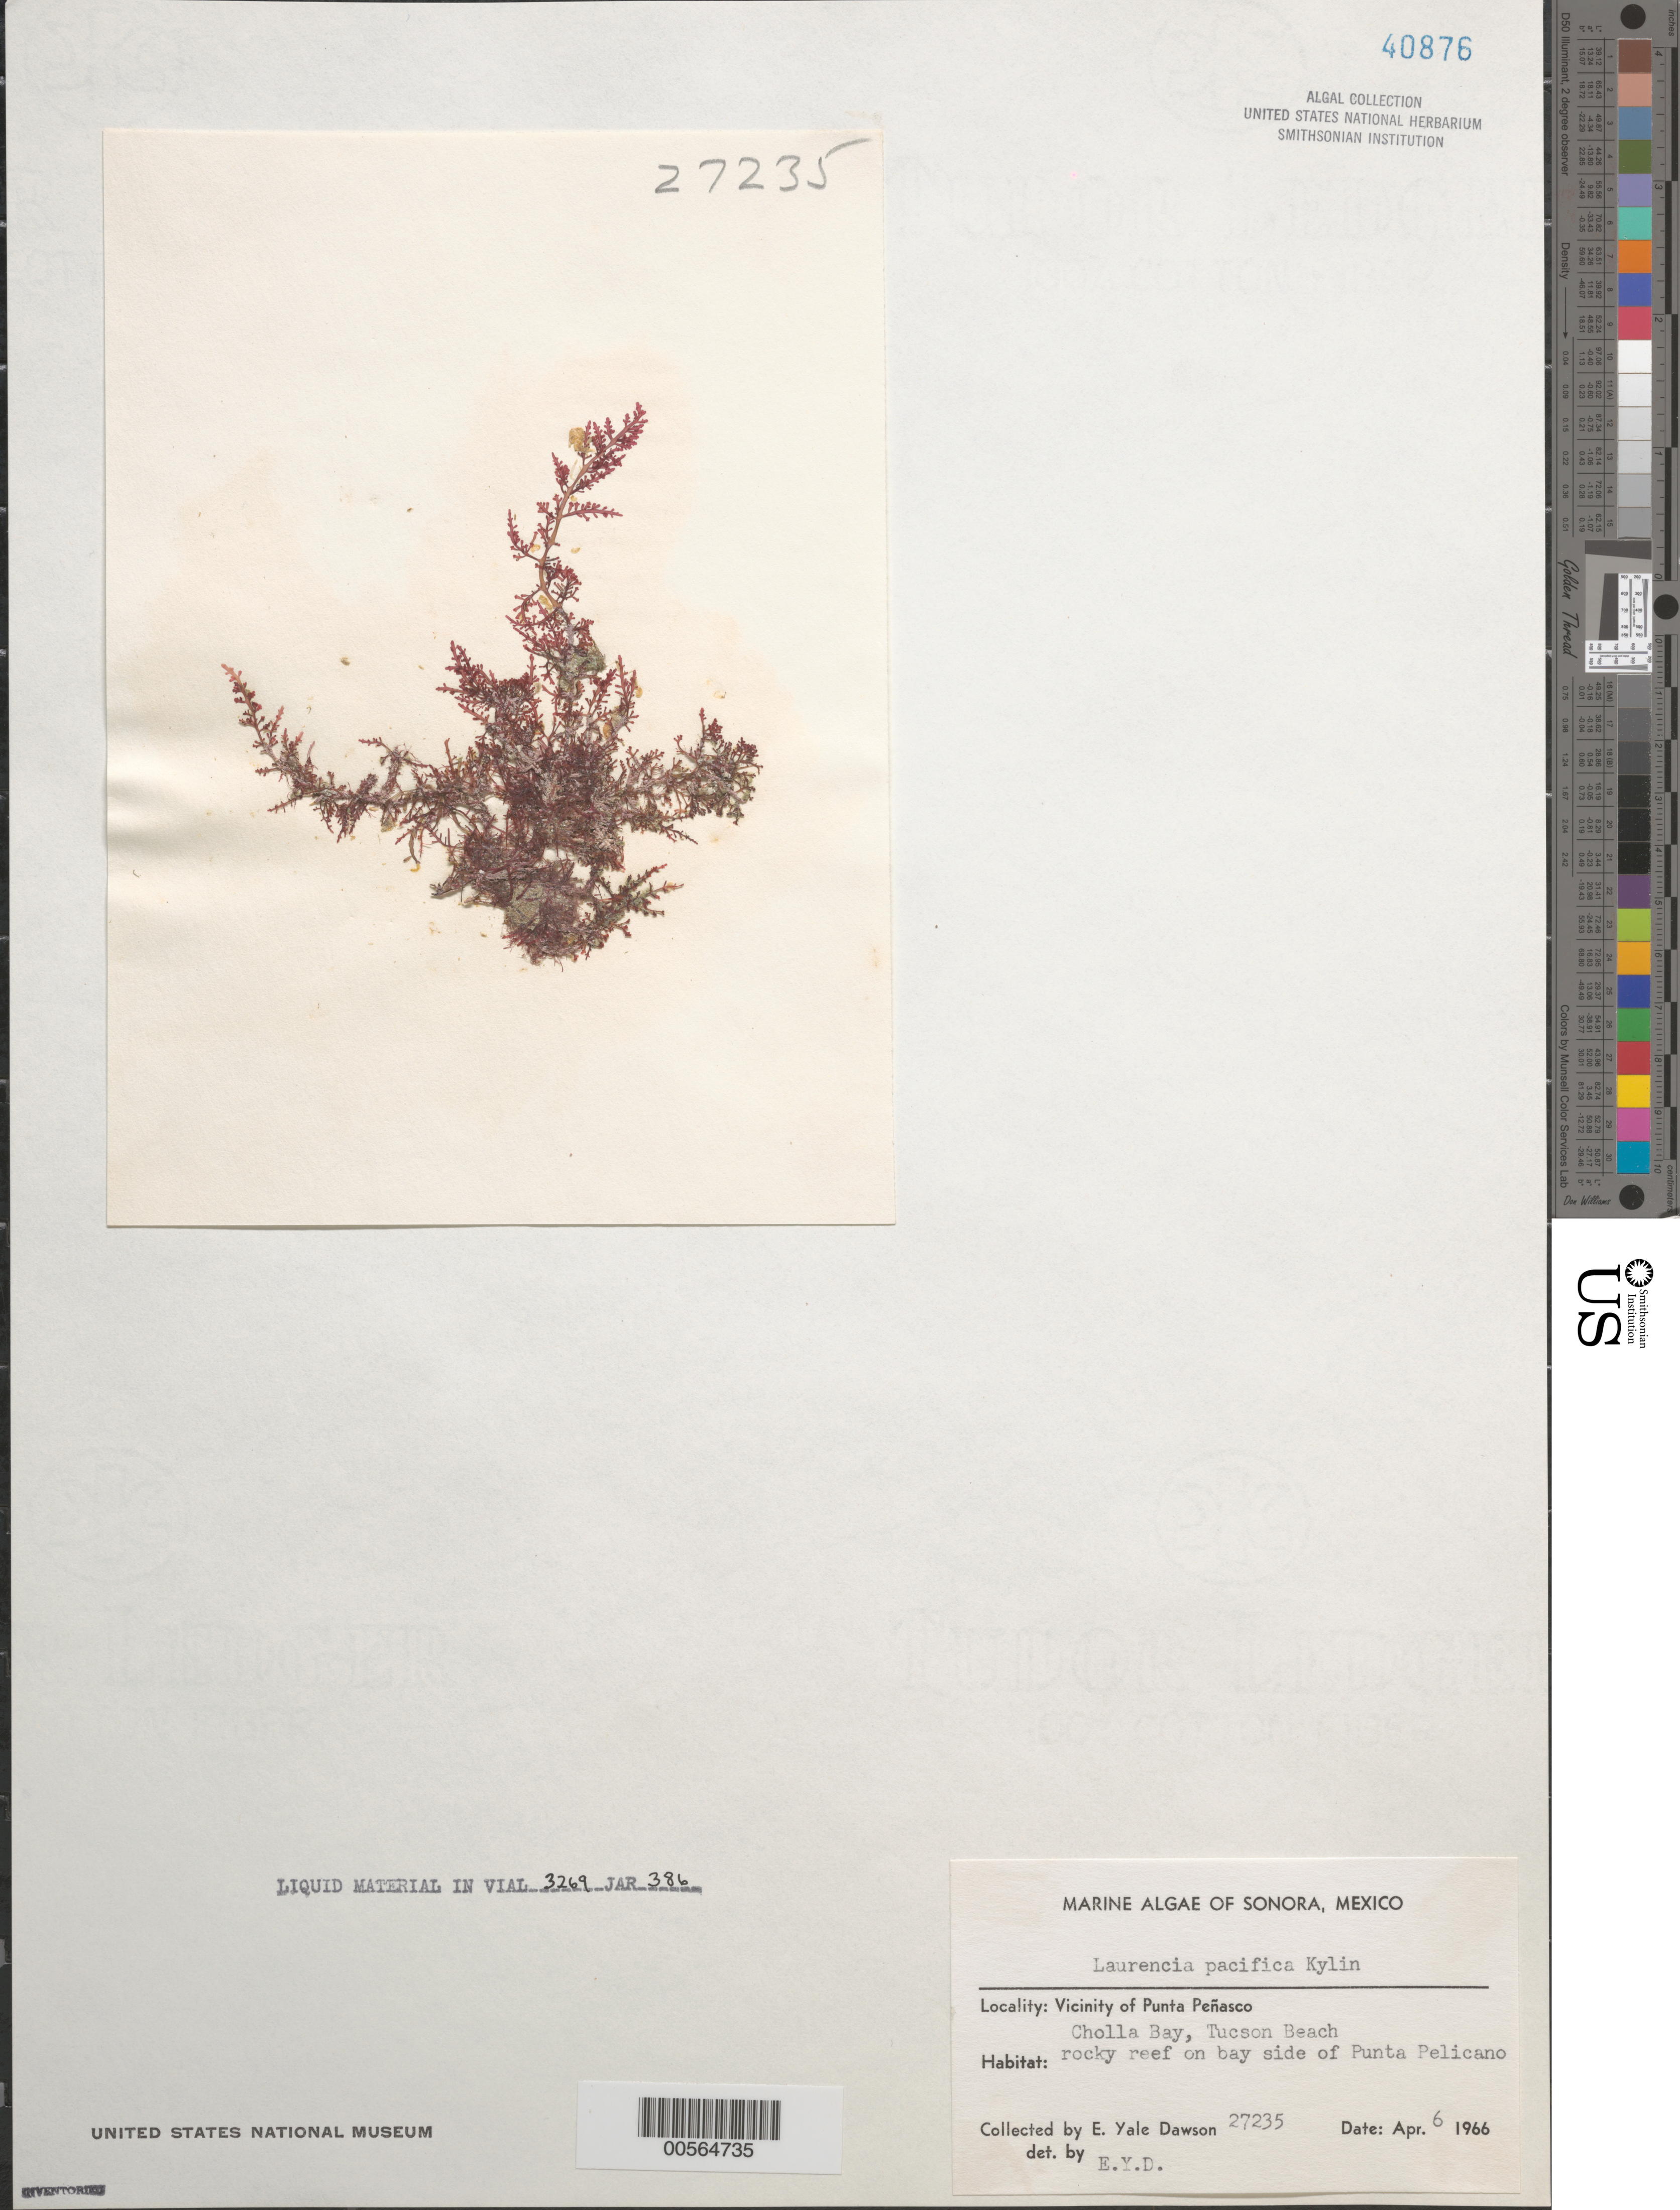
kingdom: Plantae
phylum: Rhodophyta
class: Florideophyceae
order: Ceramiales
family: Rhodomelaceae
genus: Laurencia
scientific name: Laurencia pacifica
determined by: Dawson, E. Y.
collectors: E. Y. Dawson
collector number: EYD 27235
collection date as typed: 06 Apr 1966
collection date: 1966-04-06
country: Mexico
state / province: Sonora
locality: Cholla Bay, Tucson Beach, Punta Pelicano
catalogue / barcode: US 40876